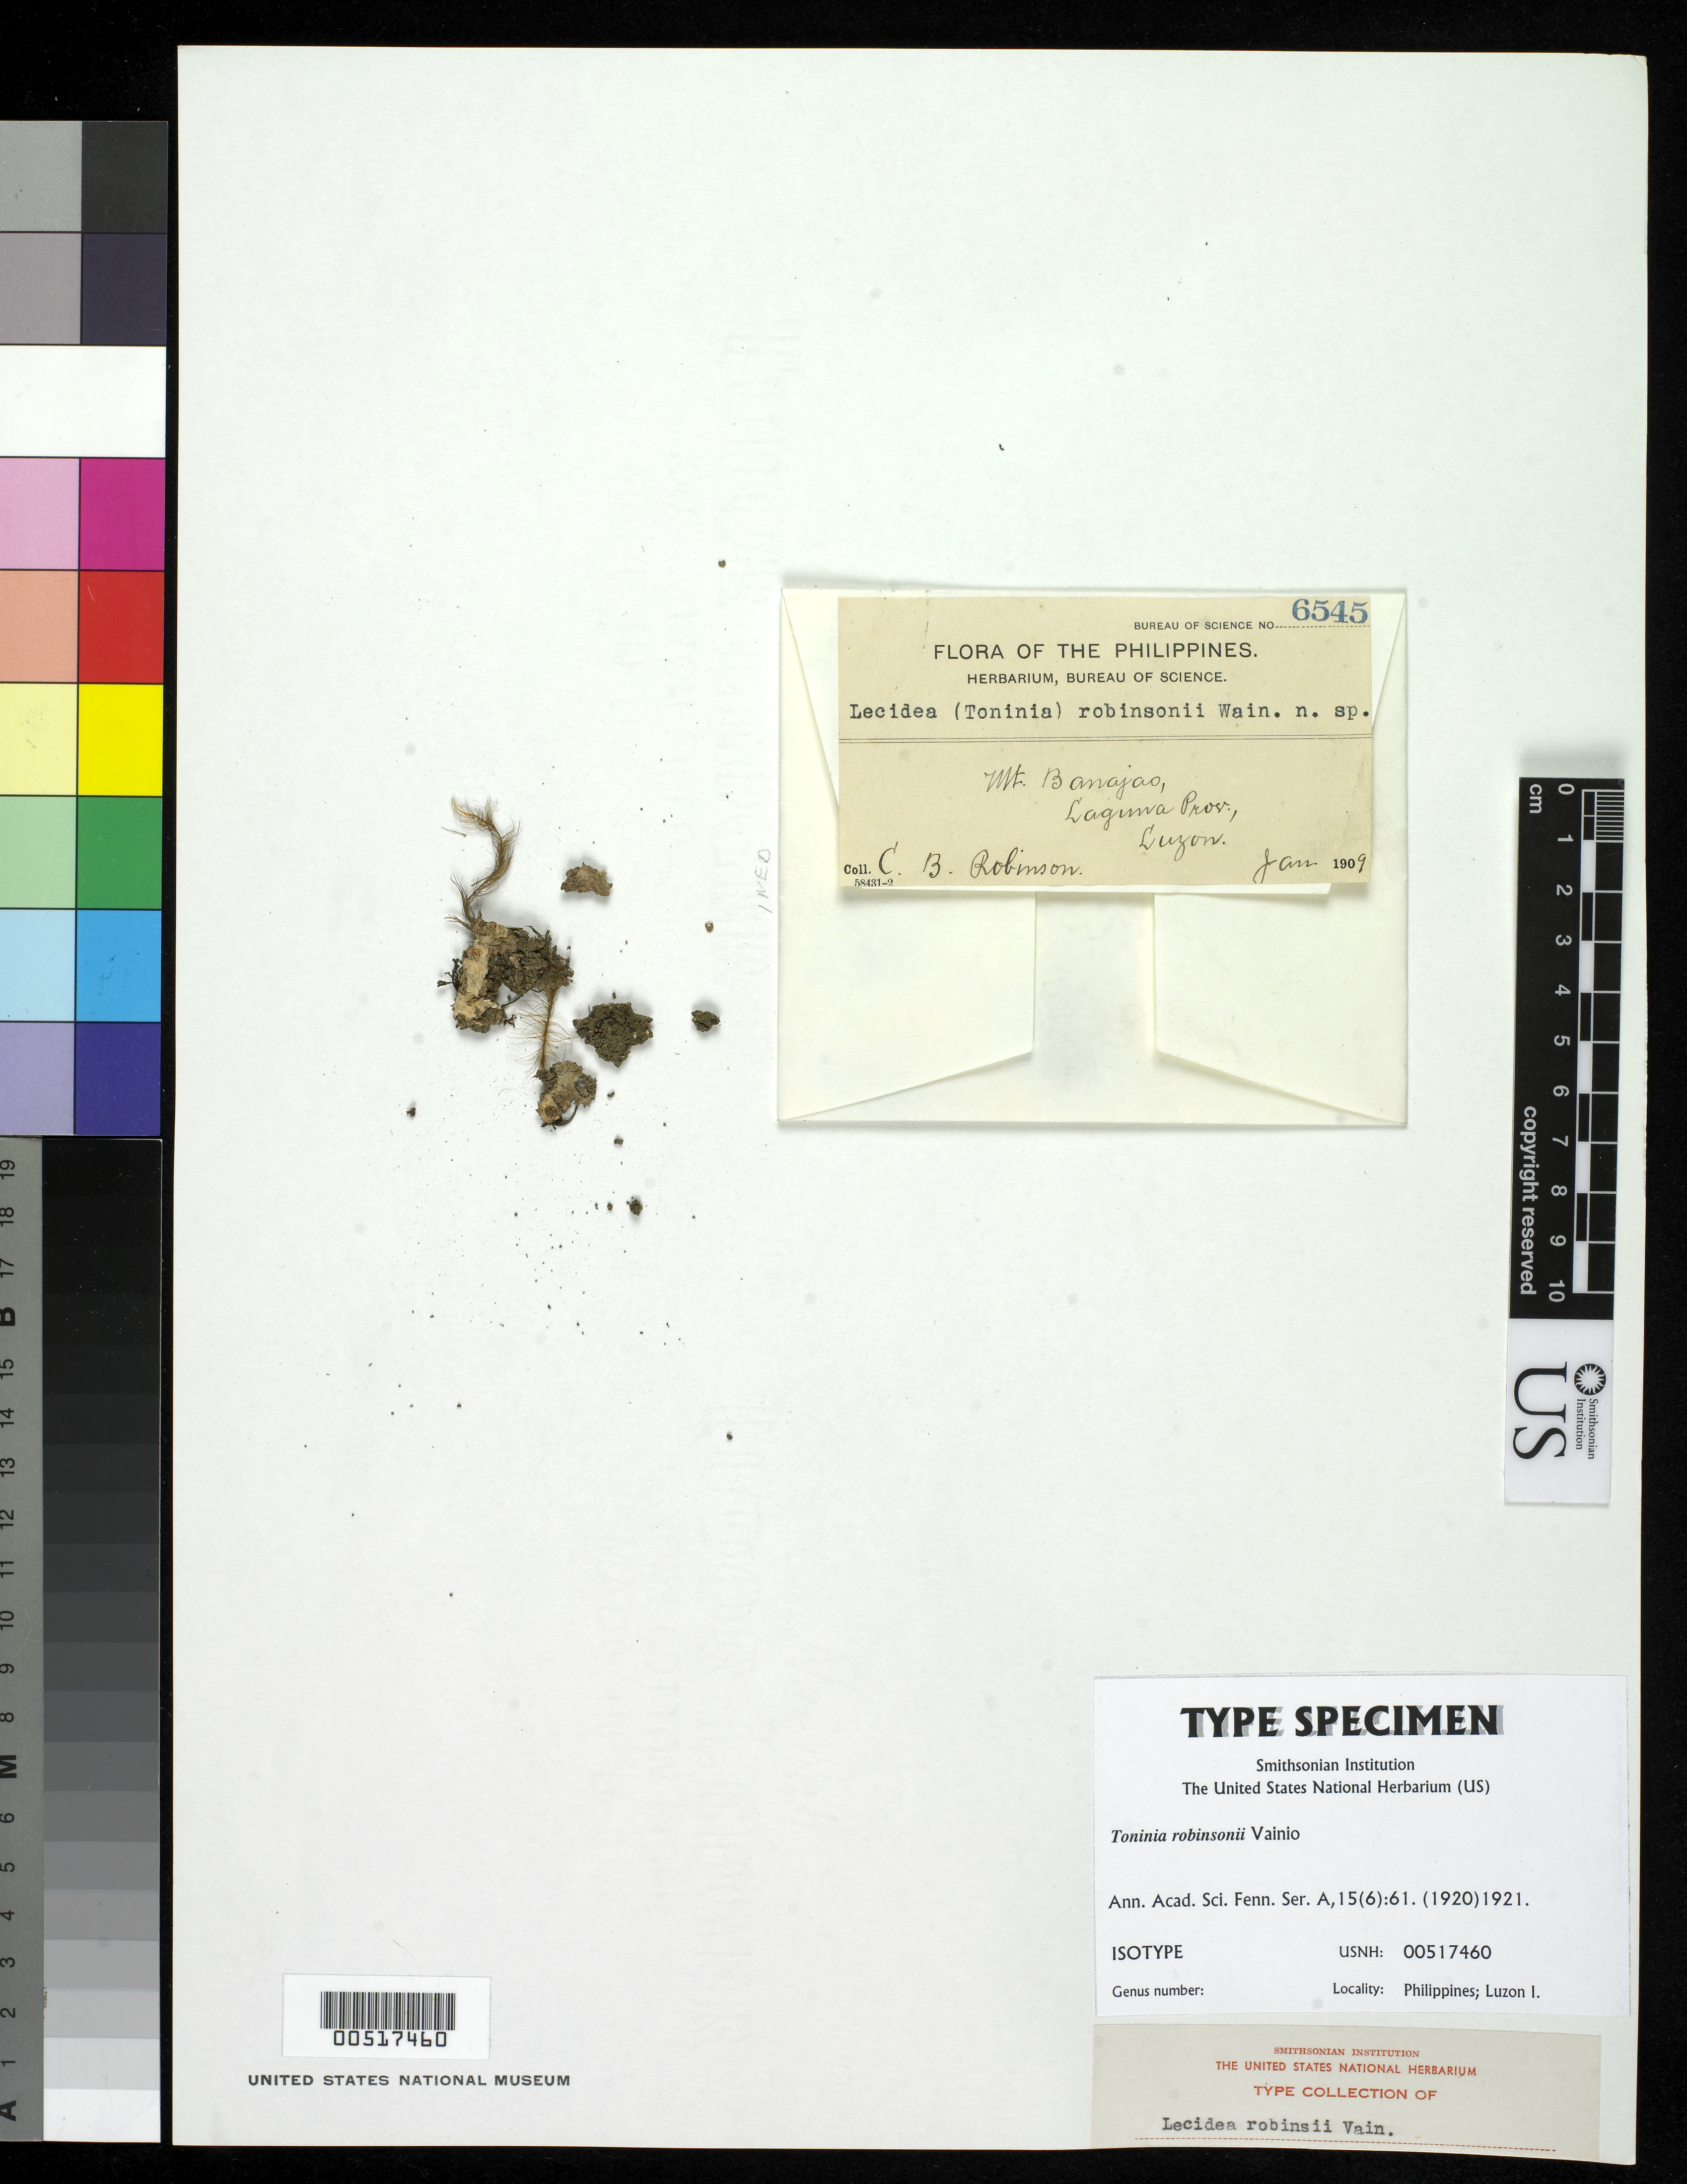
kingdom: Fungi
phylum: Ascomycota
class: Lecanoromycetes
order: Lecanorales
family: Ramalinaceae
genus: Toninia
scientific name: Toninia robinsonii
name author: Vain.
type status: Isotype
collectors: C. Robinson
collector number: Bur. Sci. 6545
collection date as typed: Jan 1909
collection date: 1909-01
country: Philippines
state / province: Calabarzon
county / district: Laguna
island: Luzon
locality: Mt. Banajao.